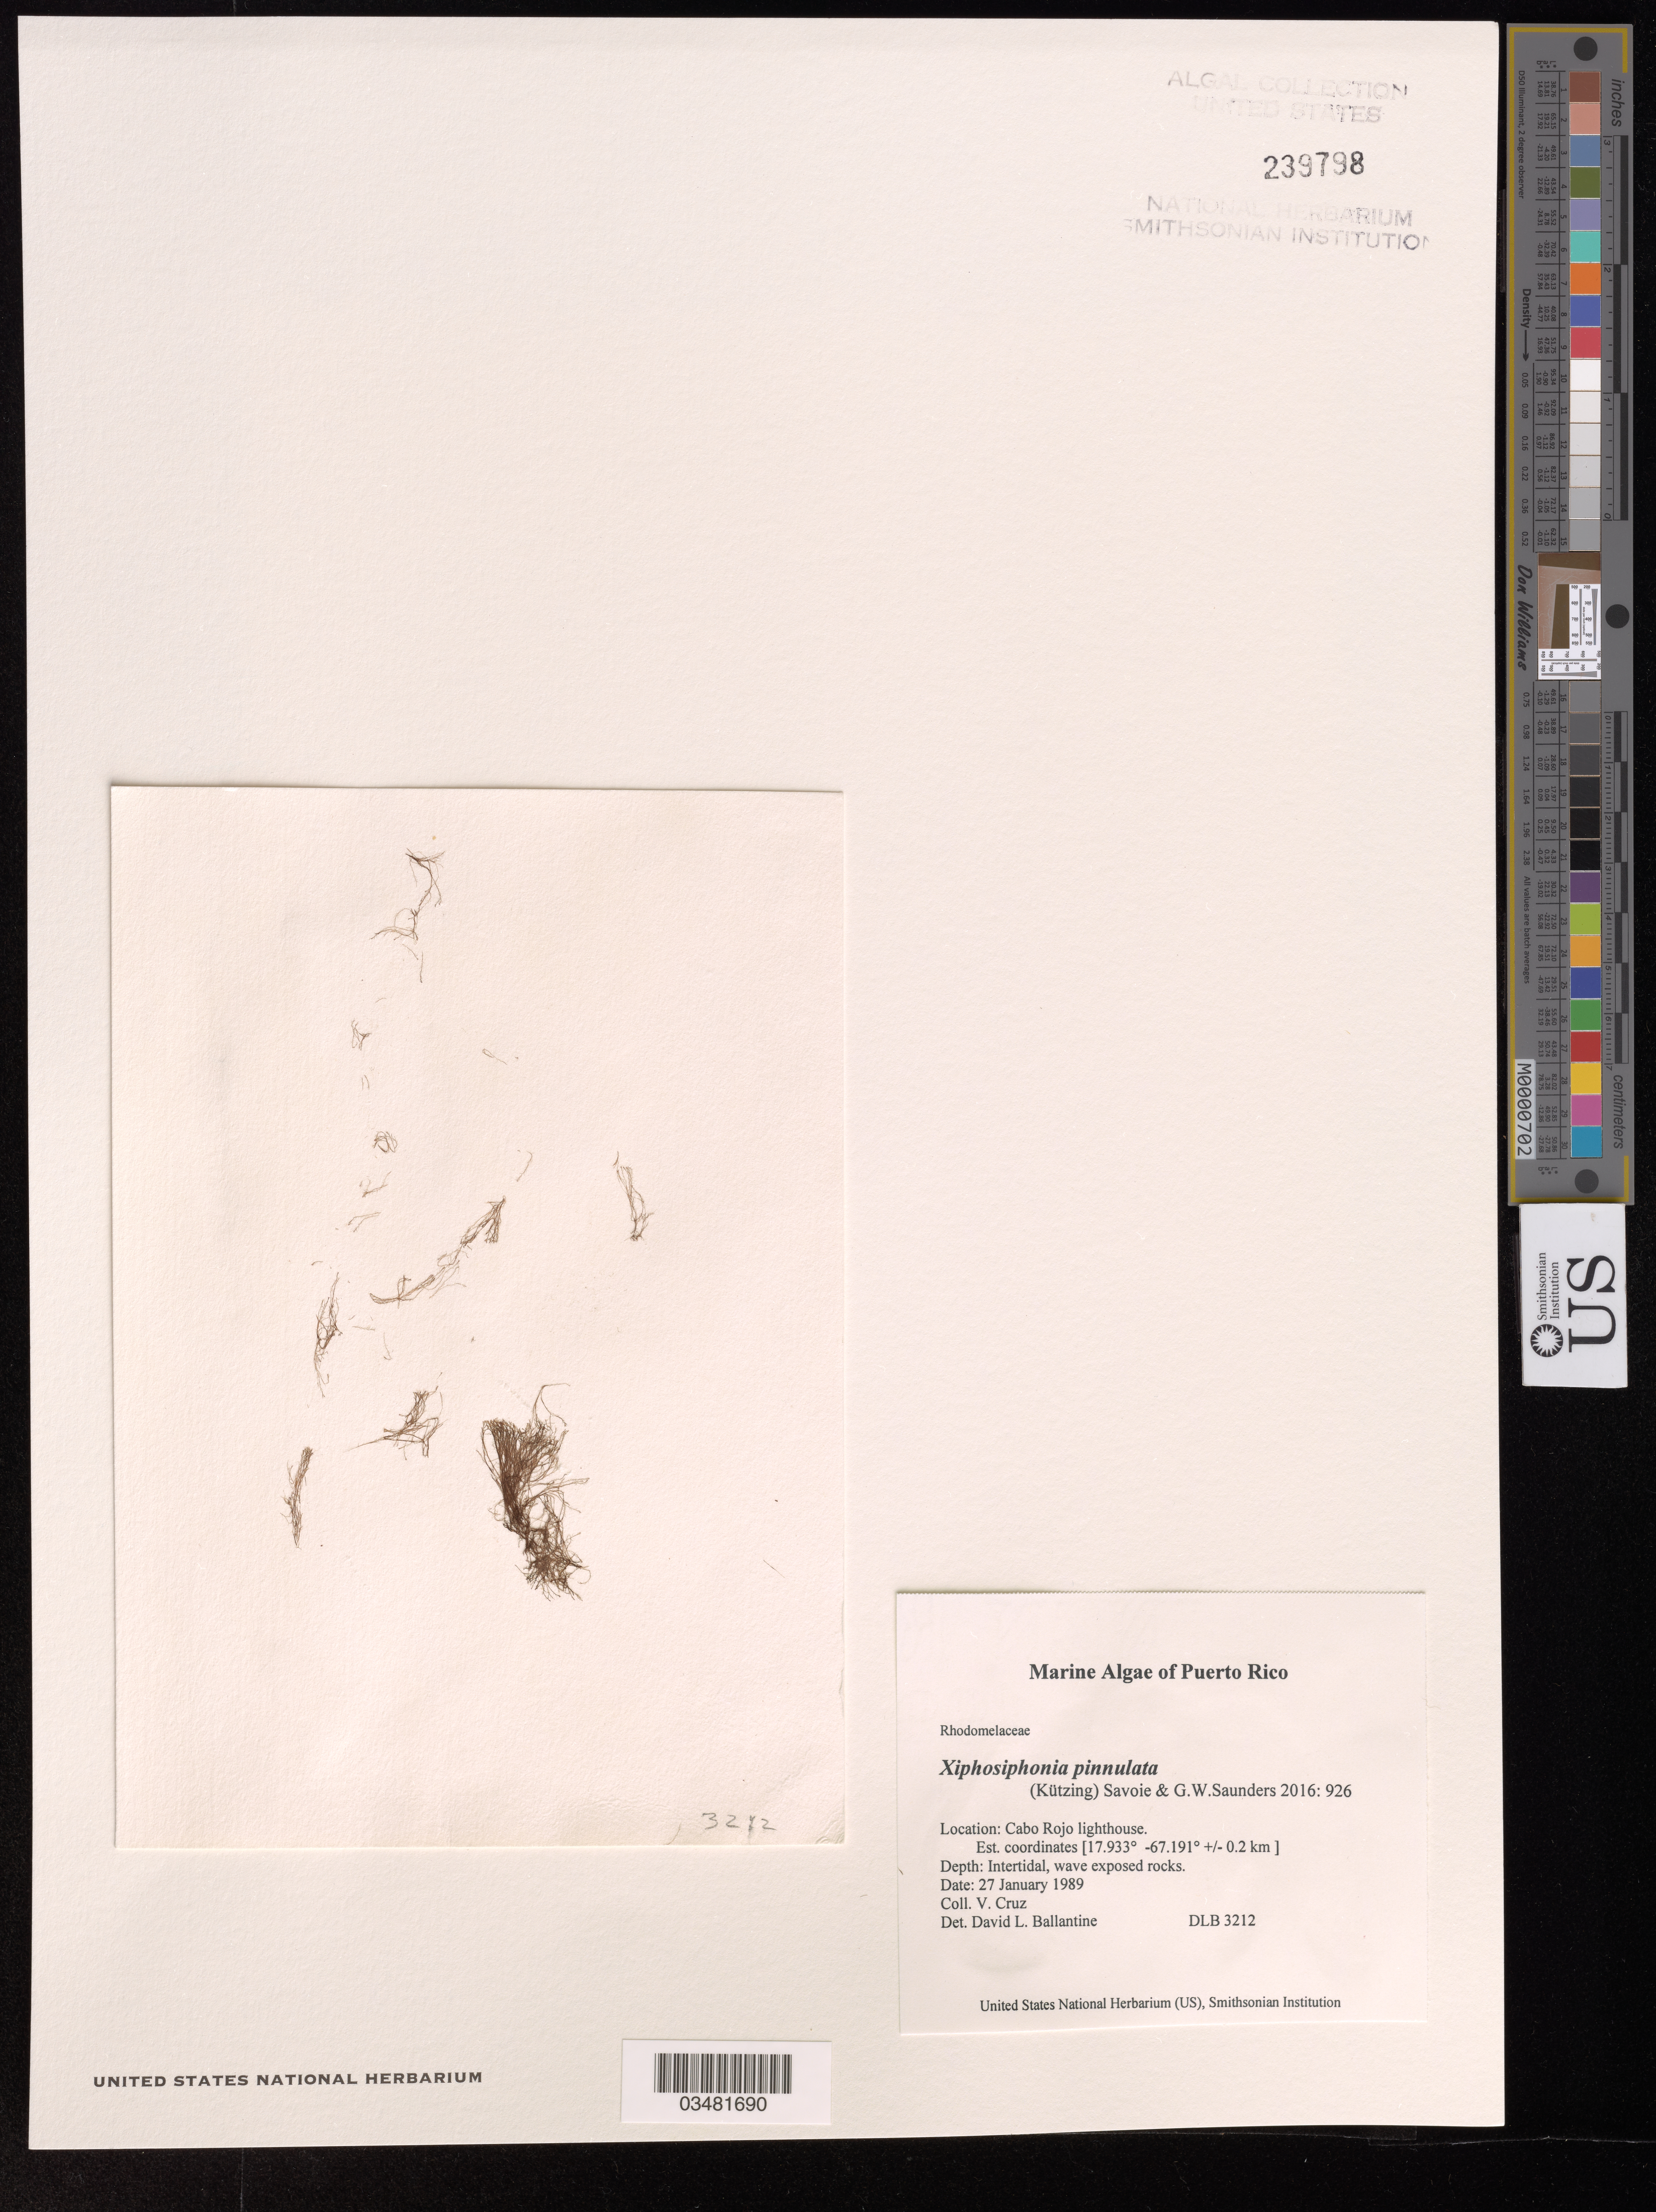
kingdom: Plantae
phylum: Rhodophyta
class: Florideophyceae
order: Ceramiales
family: Rhodomelaceae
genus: Xiphosiphonia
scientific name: Xiphosiphonia pinnulata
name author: (Kützing) Savoie & G.W. Saunders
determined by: Ballantine, D. L.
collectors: D.L. Ballantine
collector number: DLB 3212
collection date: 1989-01-27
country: Puerto Rico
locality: Cabo Rojo Lighthouse.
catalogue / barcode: US 239798